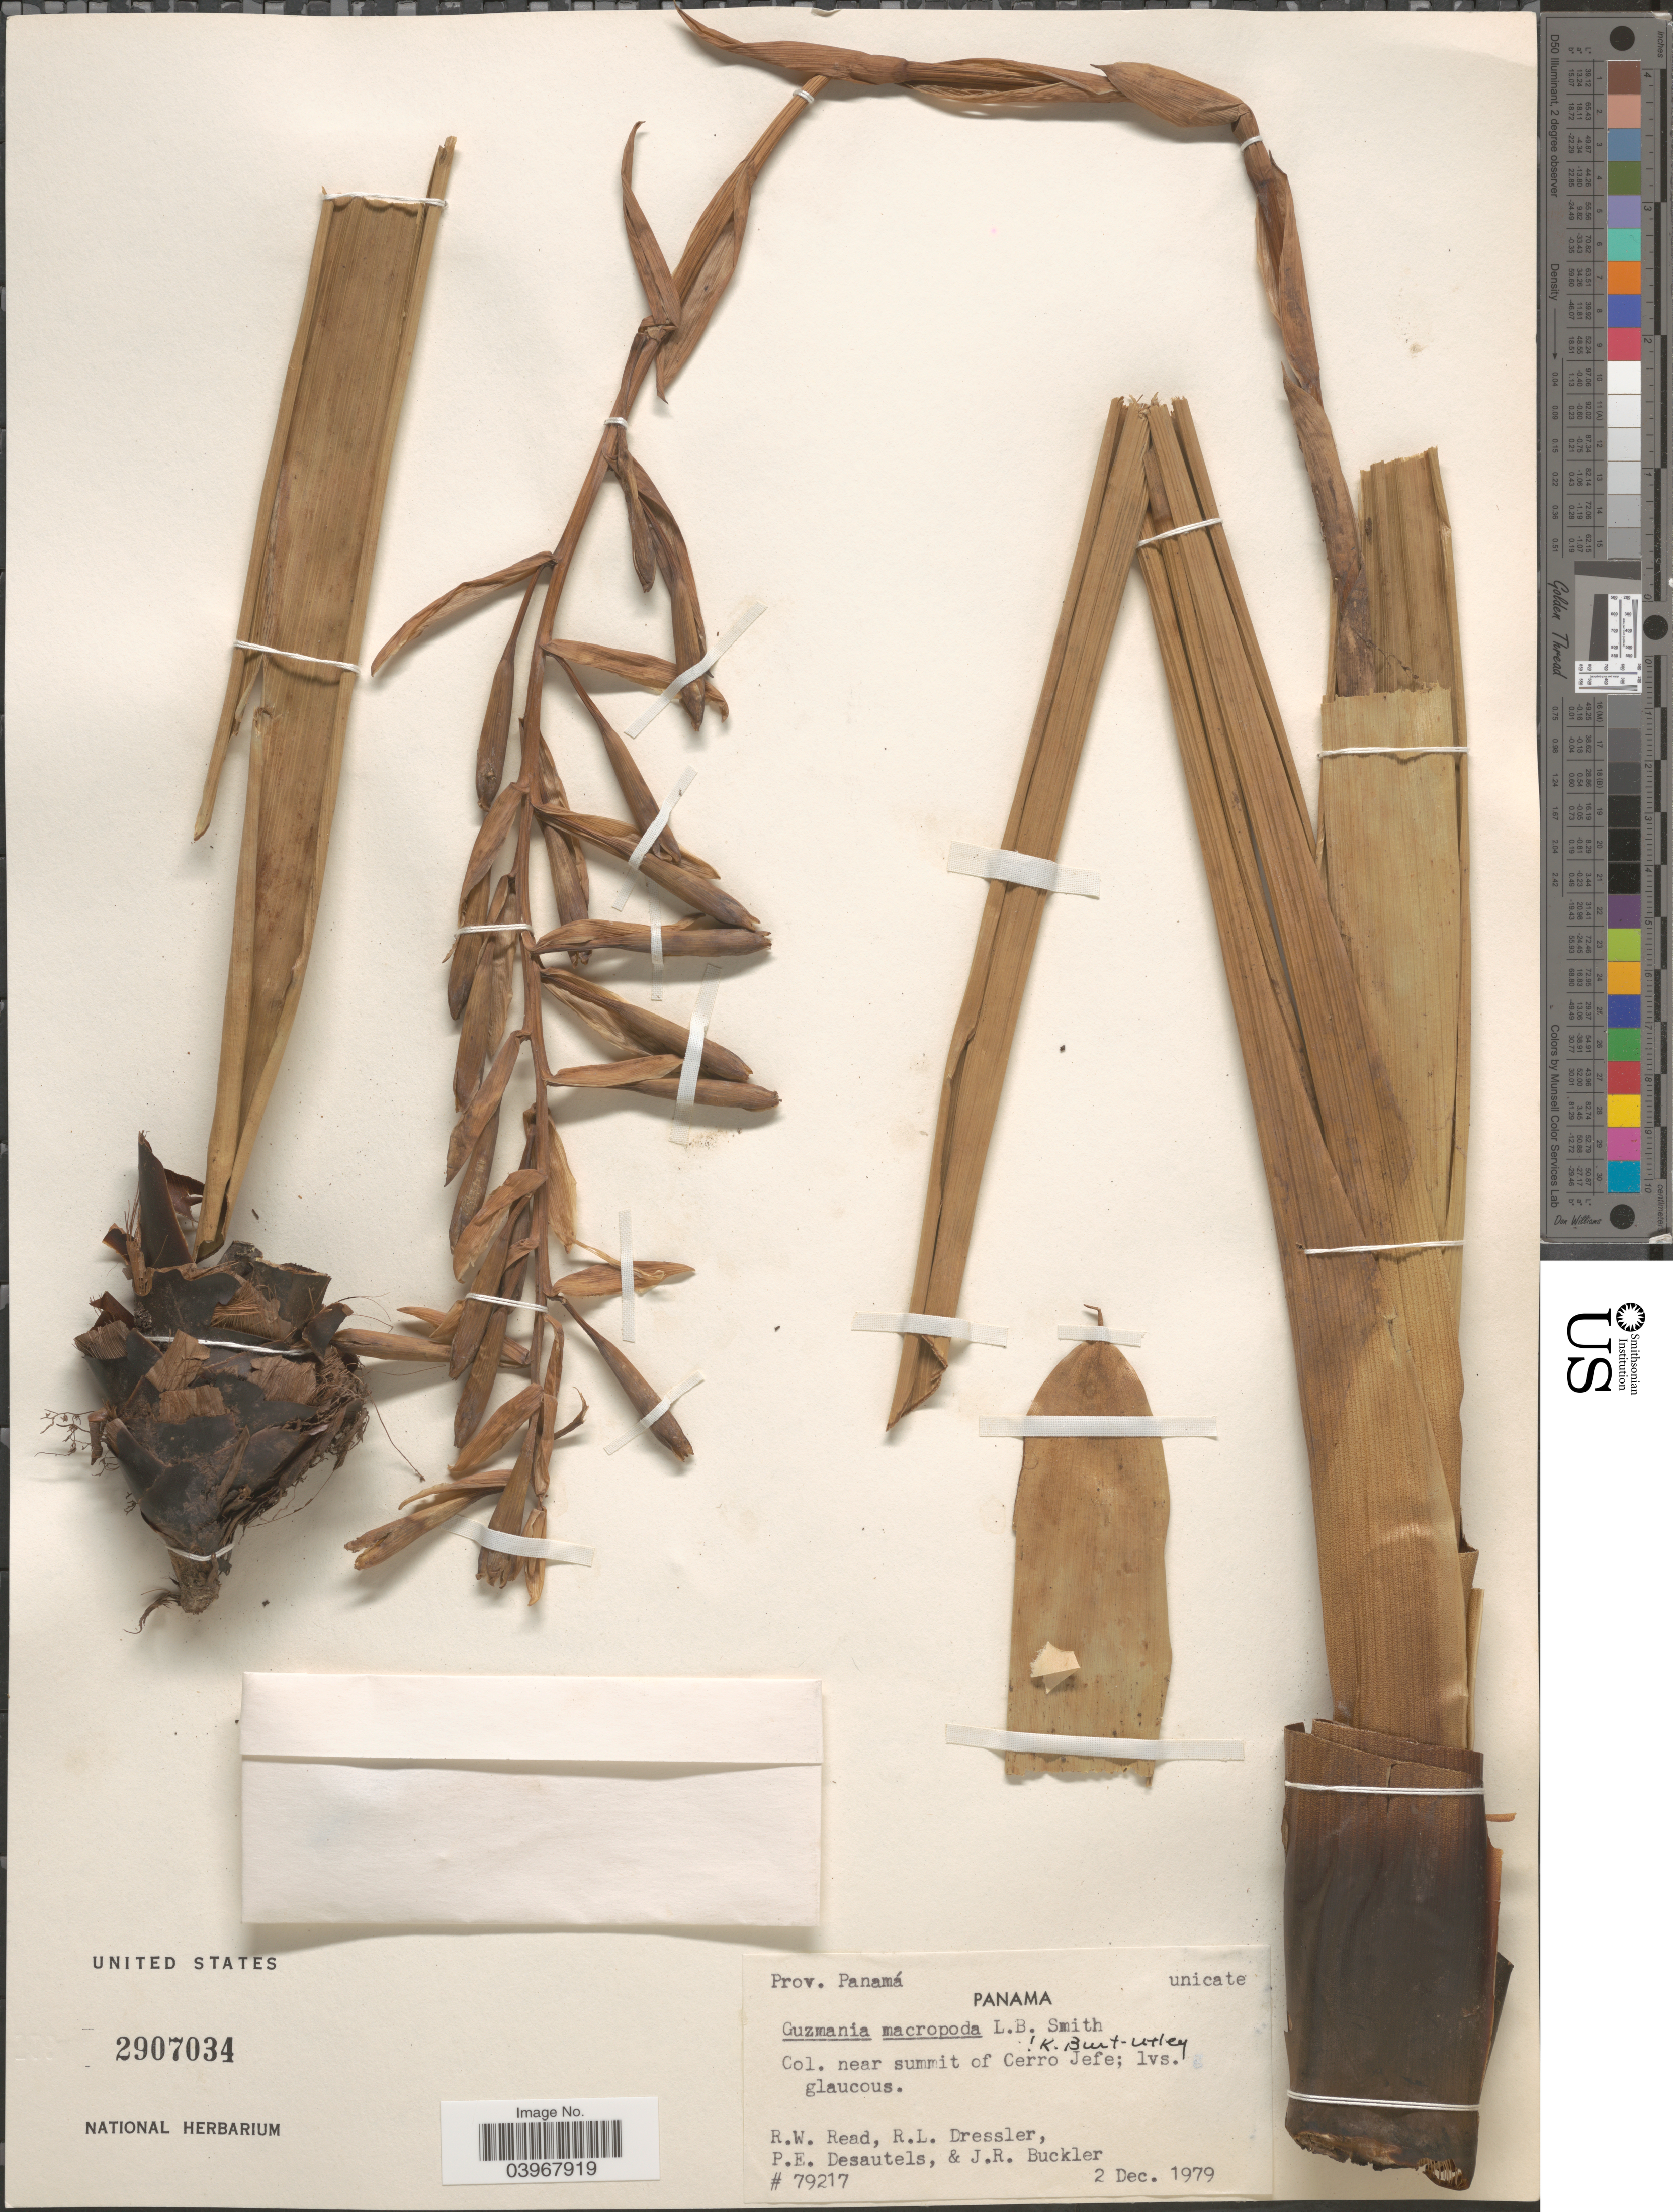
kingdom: Plantae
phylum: Tracheophyta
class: Liliopsida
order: Poales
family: Bromeliaceae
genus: Guzmania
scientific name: Guzmania macropoda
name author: L.B. Sm.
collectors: R. W. Read, R. Dressler, P. Desautels & J. Buckler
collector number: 79217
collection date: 1979-12-02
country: Panama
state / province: Panamá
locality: Near summit of Cerro Jefe.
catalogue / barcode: US 2907034